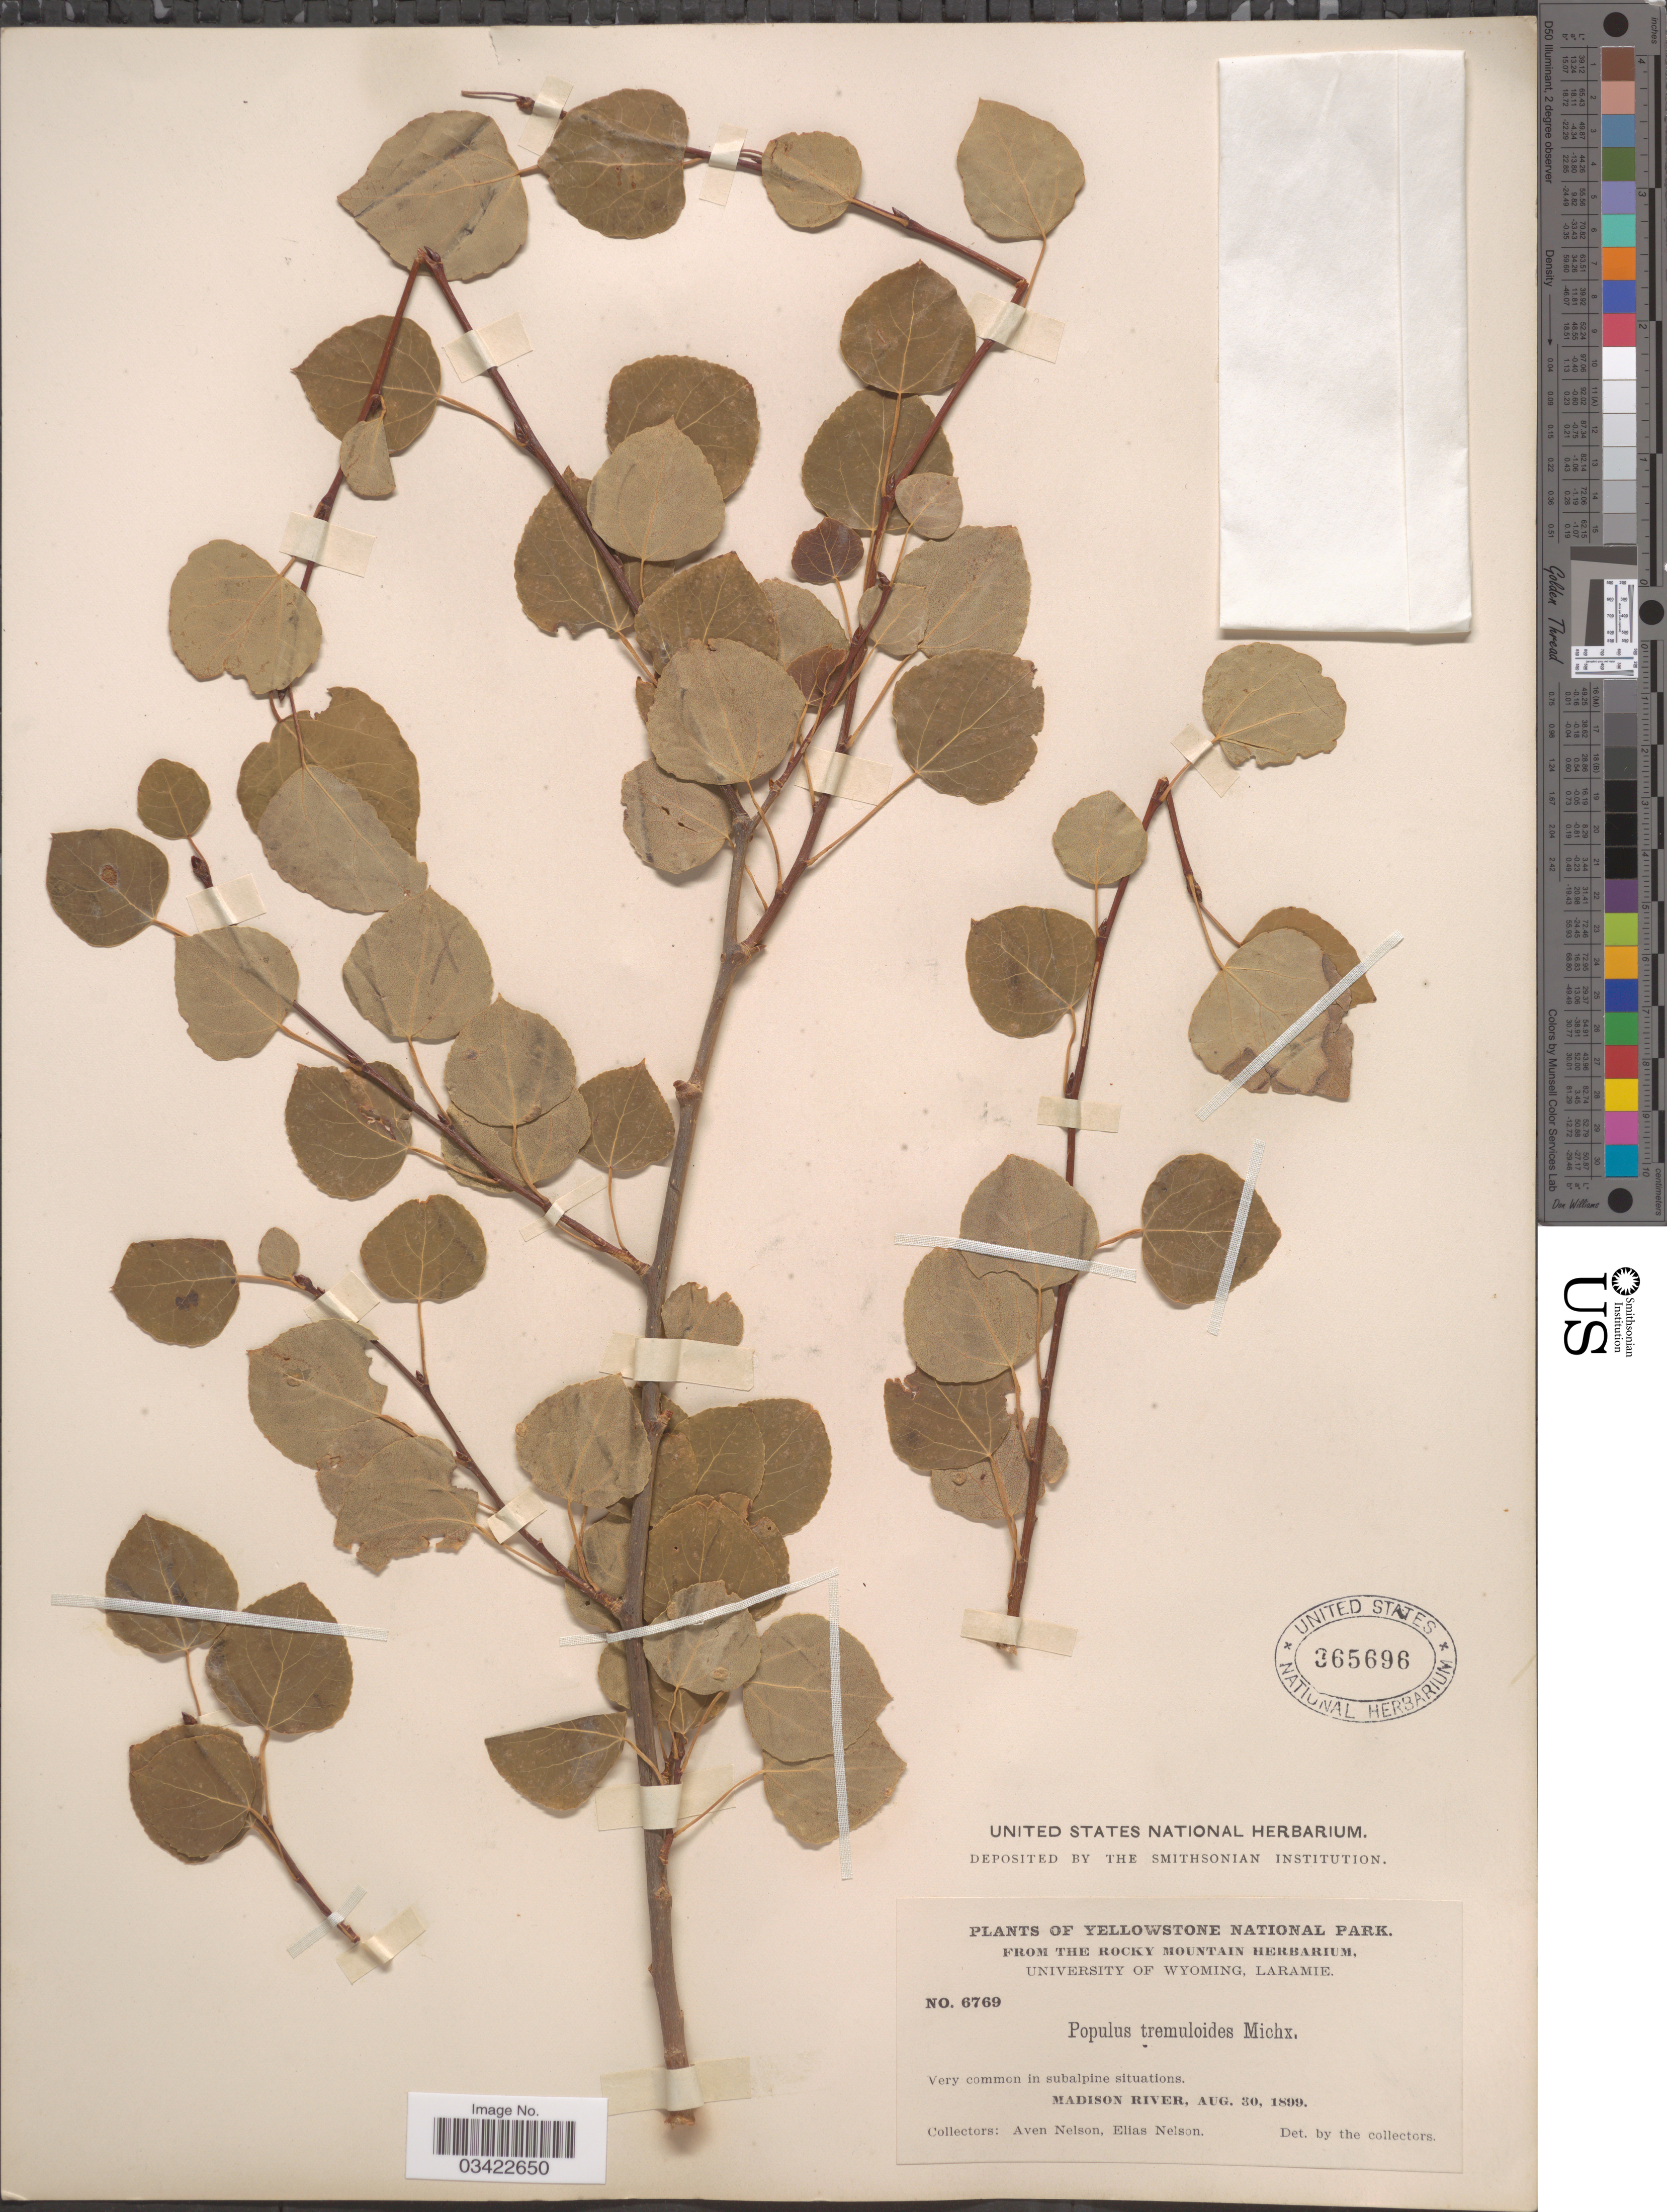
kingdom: Plantae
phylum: Tracheophyta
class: Magnoliopsida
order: Malpighiales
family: Salicaceae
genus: Populus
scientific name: Populus tremuloides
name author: Michx.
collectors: A. Nelson & E. Nelson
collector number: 6769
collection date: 1899-08-30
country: United States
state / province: Wyoming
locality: Yellowstone National Park. Madison River.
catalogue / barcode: US 365696